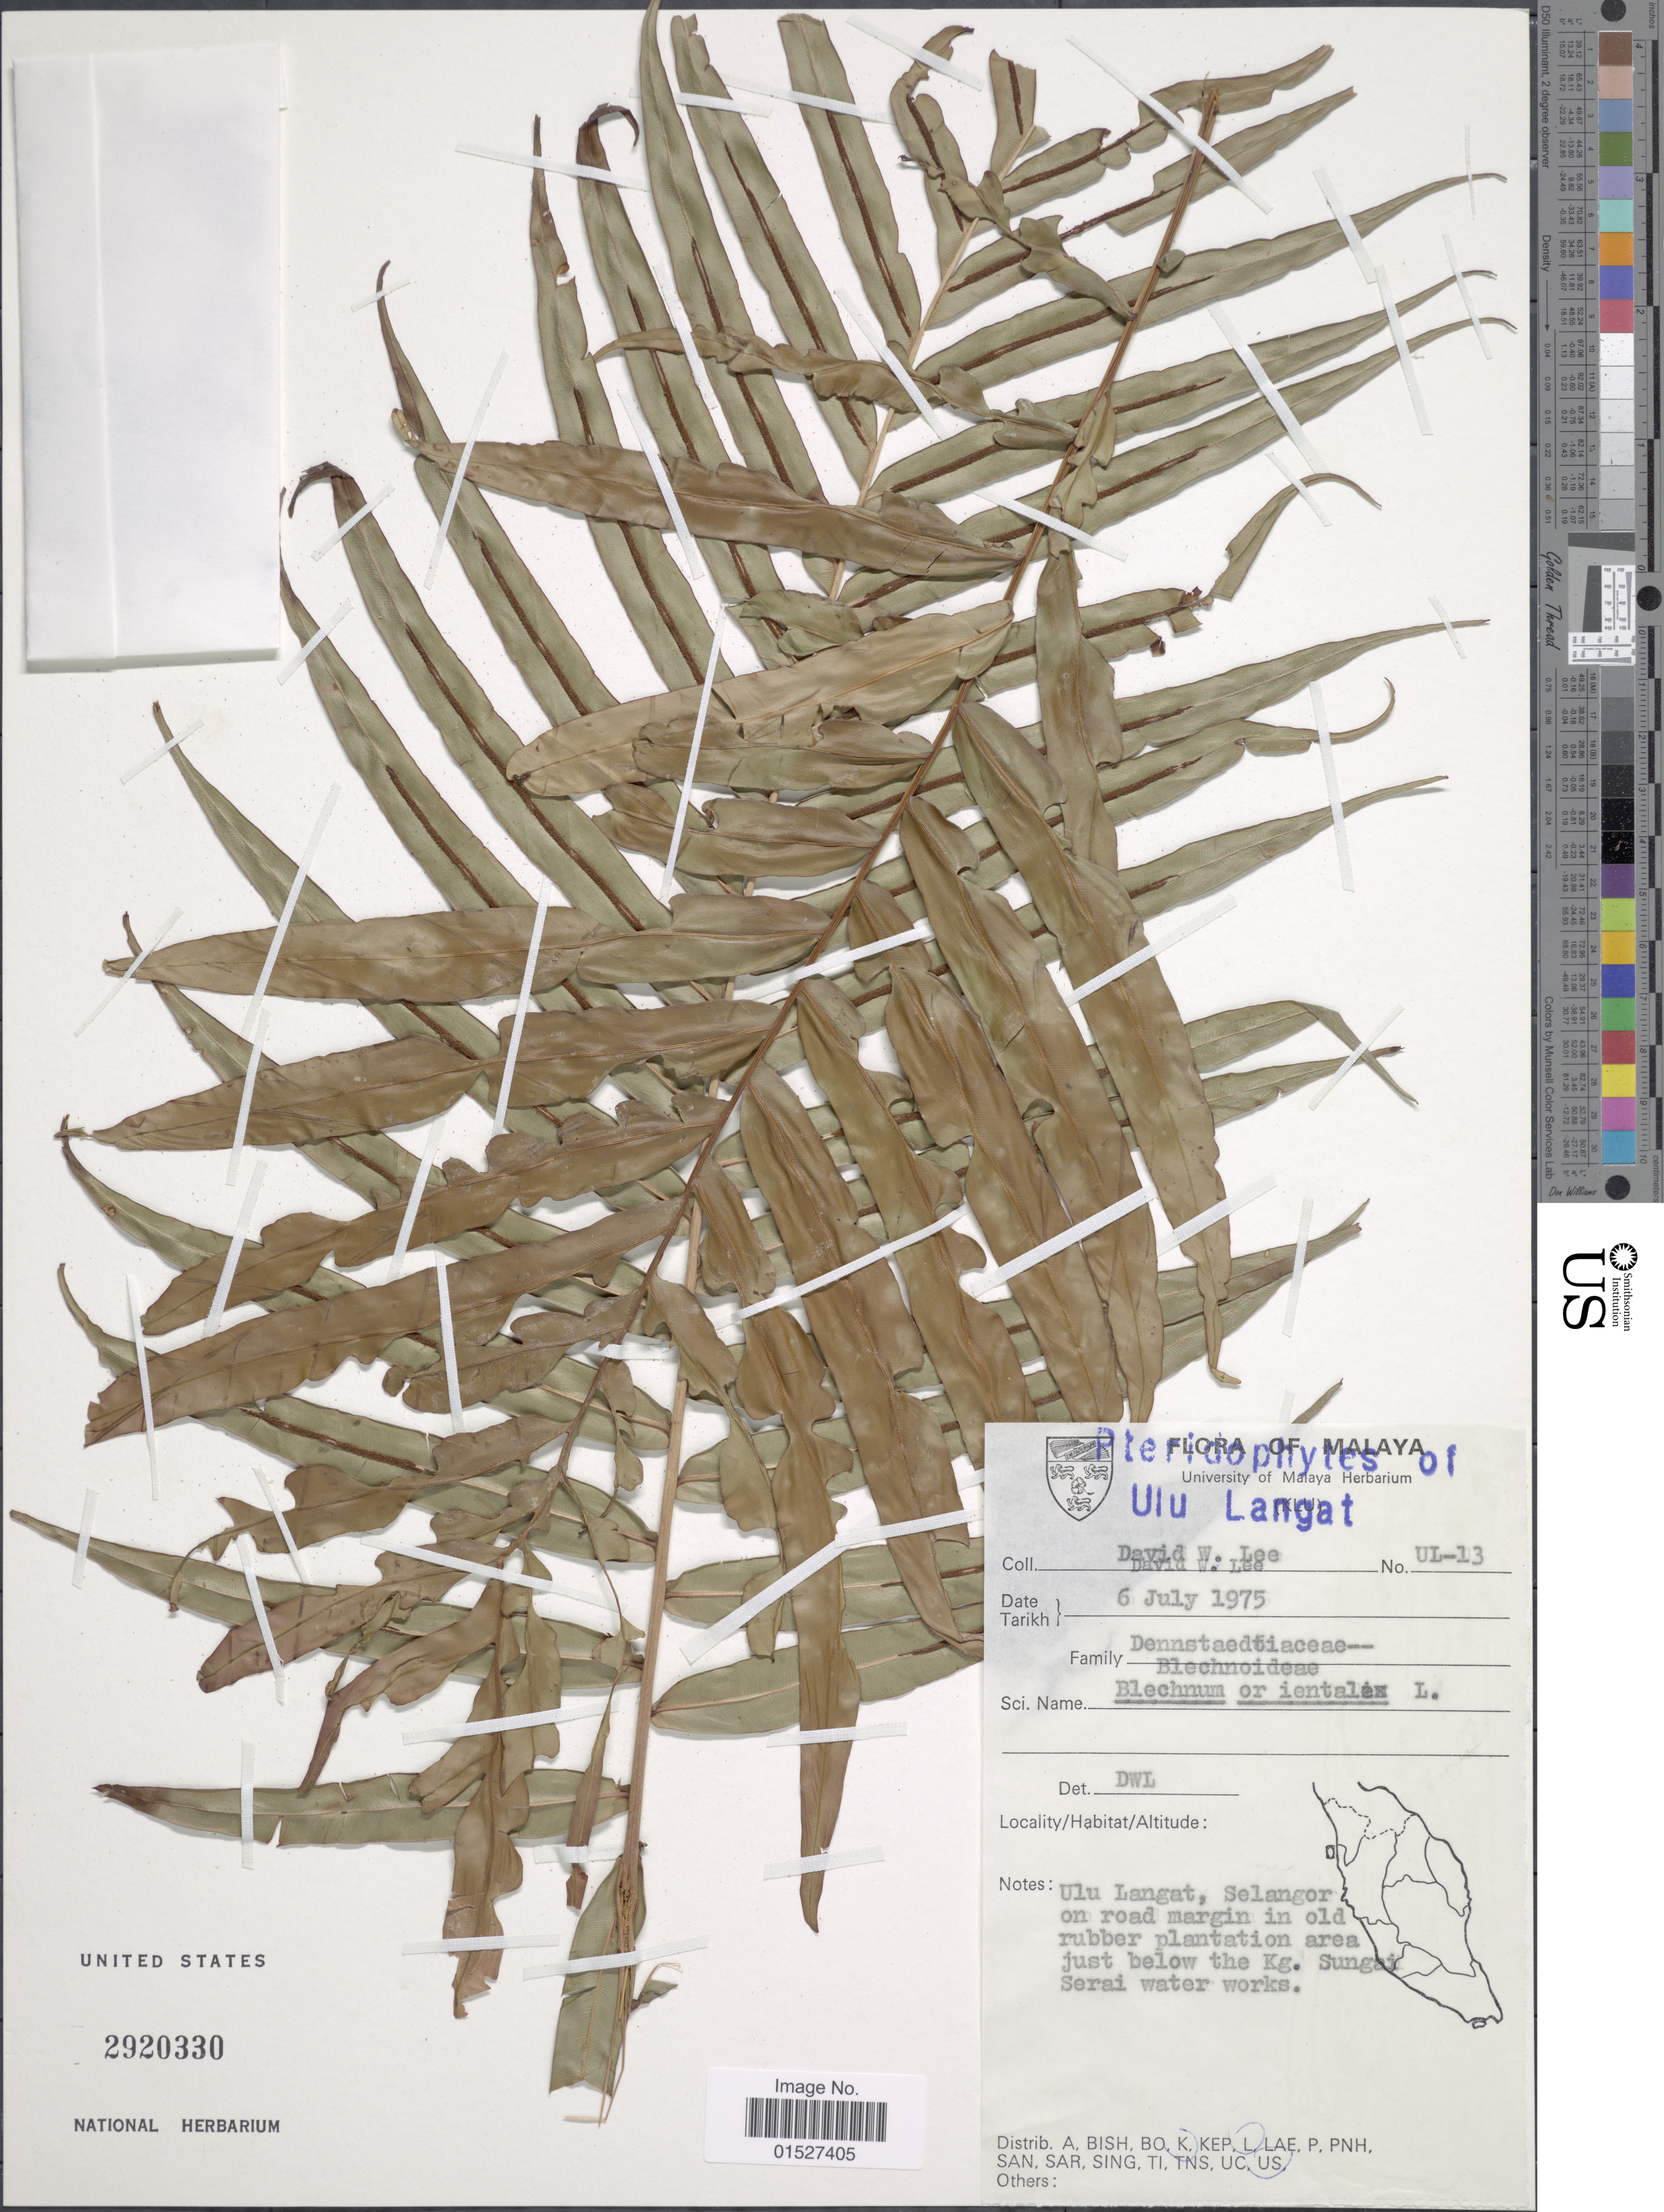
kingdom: Plantae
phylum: Tracheophyta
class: Polypodiopsida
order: Polypodiales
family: Blechnaceae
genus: Blechnum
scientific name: Blechnum orientale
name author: L.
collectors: D. Lee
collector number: UL-13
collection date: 1975-07-06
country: Malaysia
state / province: Selangor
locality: Malaya. Ulu Langat, Selangor on road margin in old rubber plantation area just below the Kg. Sungai Serai water works.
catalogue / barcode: US 2920330